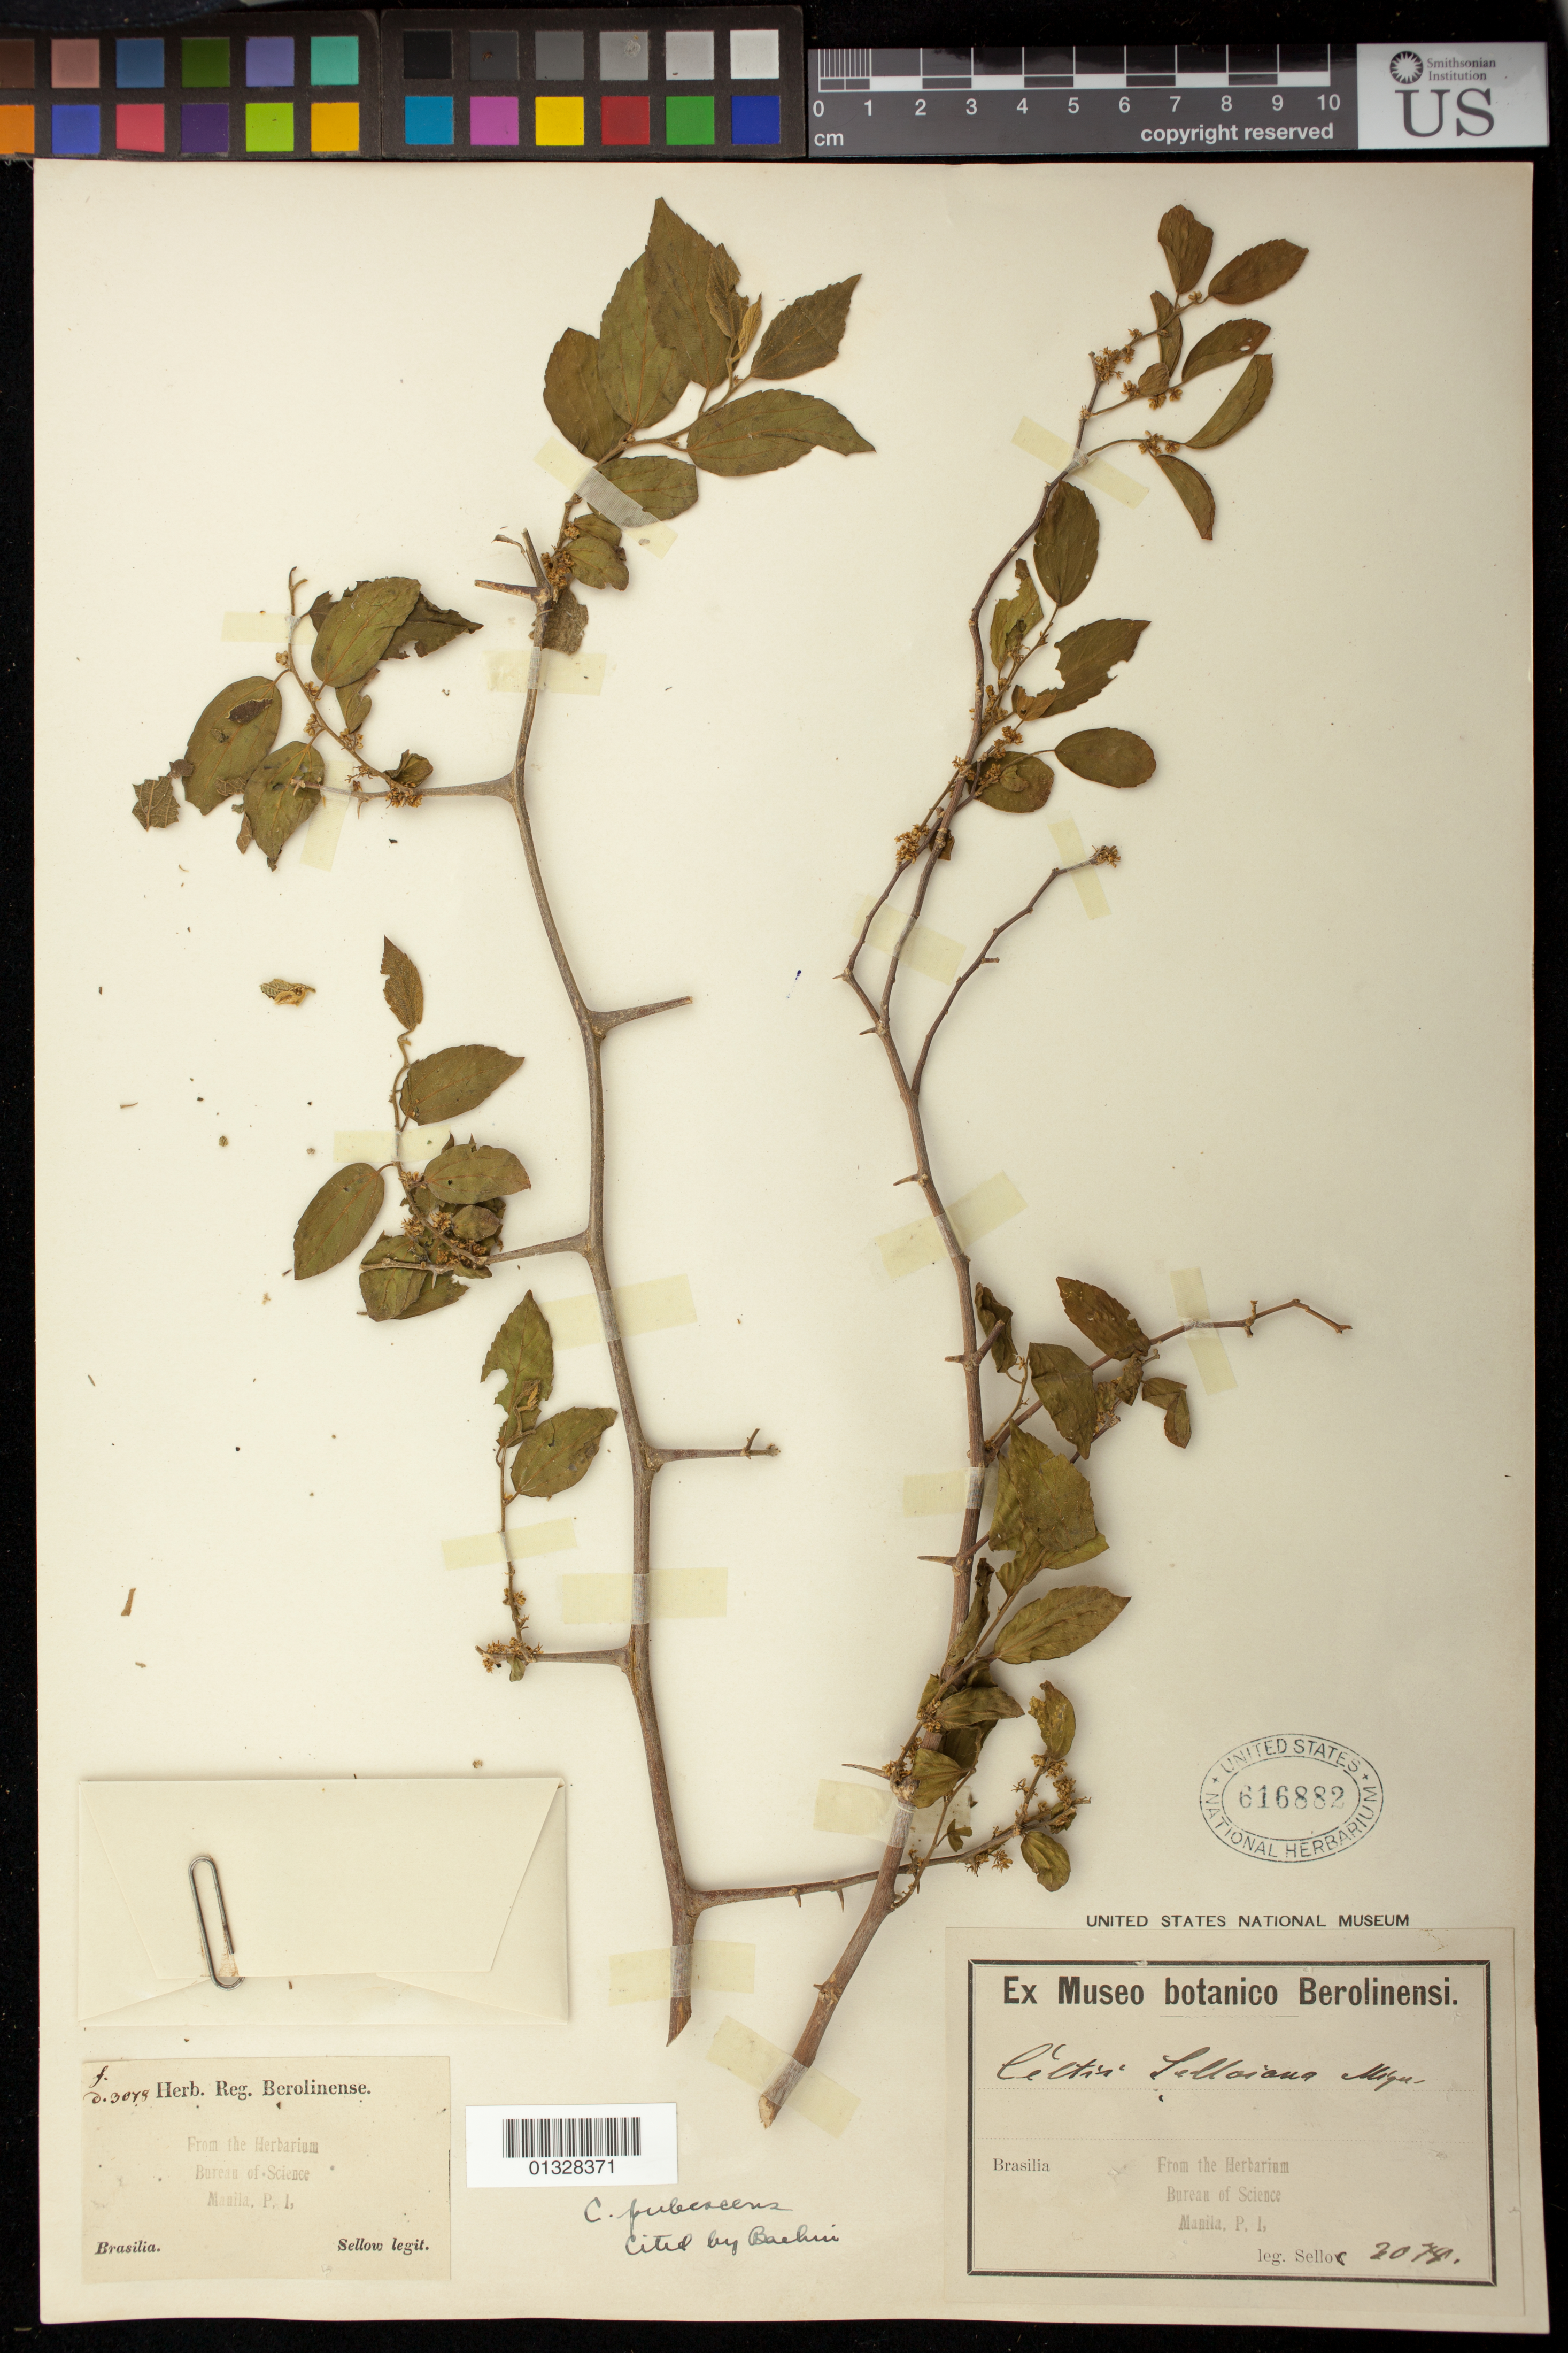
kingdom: Plantae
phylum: Tracheophyta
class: Magnoliopsida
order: Rosales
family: Cannabaceae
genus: Celtis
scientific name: Celtis pubescens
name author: (Kunth) Spreng.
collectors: F. Sellow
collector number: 3074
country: Brazil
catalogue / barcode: US 616882